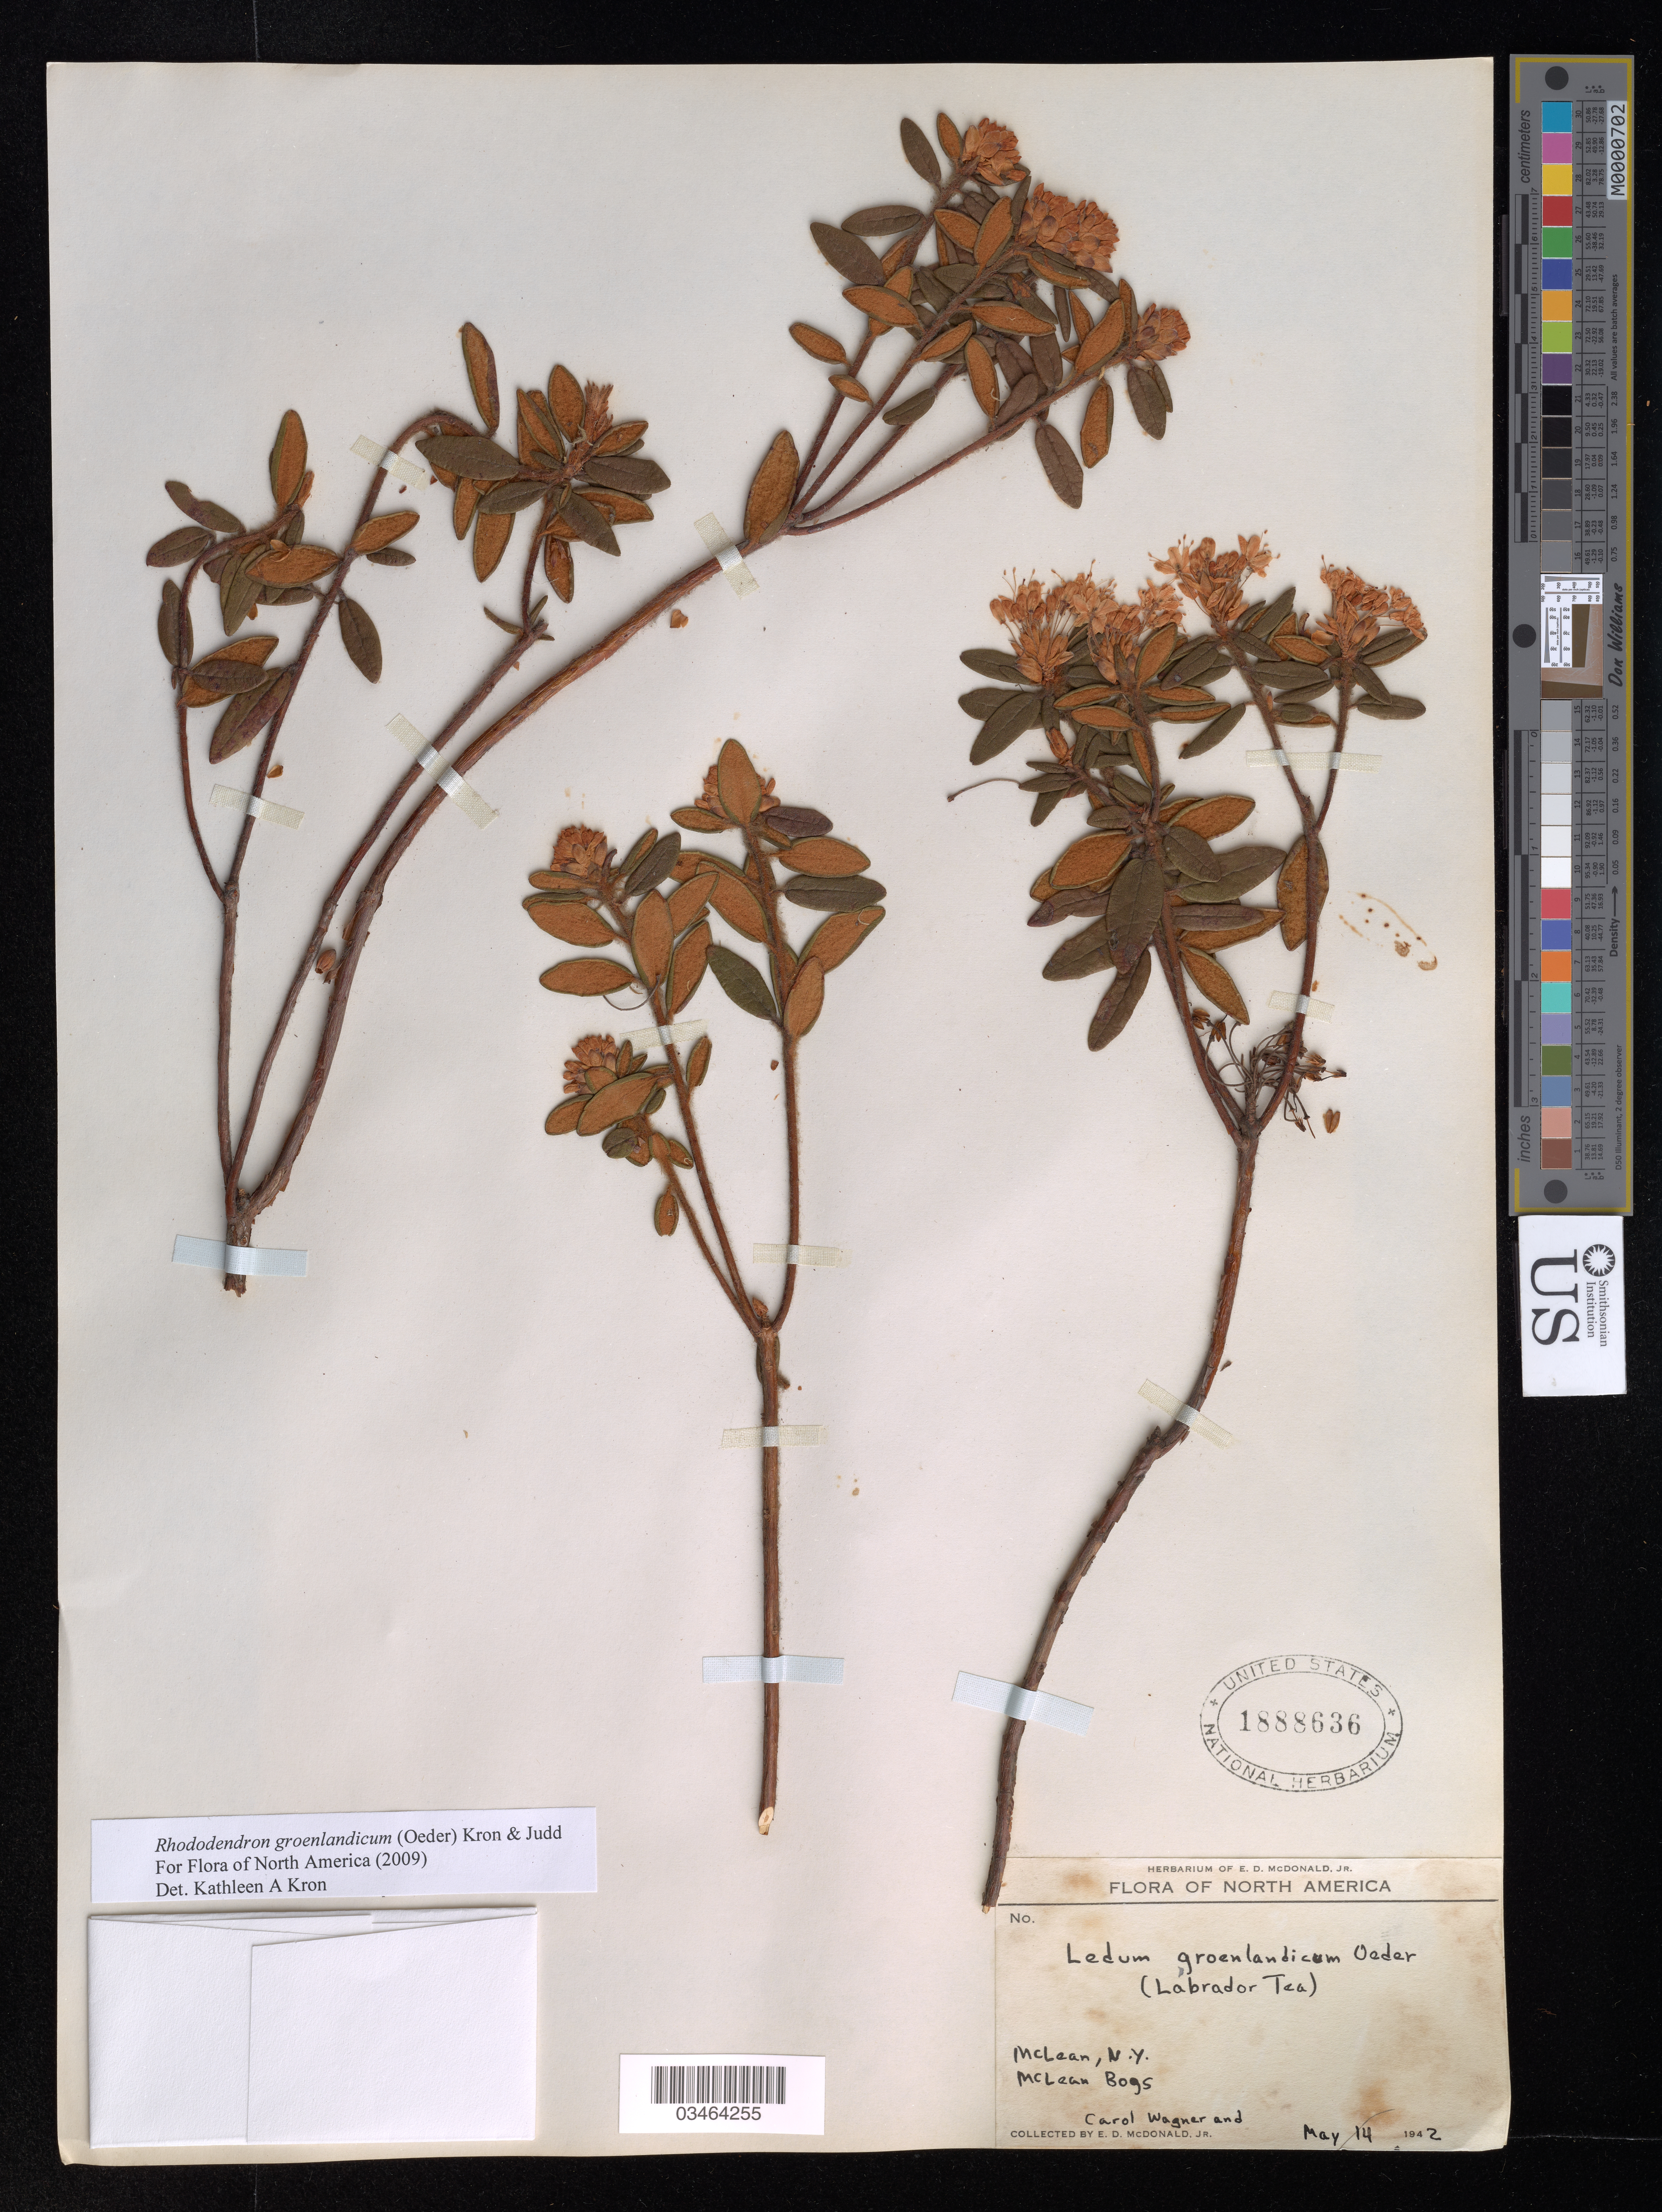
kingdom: Plantae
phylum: Tracheophyta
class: Magnoliopsida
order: Ericales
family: Ericaceae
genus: Rhododendron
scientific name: Rhododendron groenlandicum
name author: (Oeder) Kron & Judd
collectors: C. Wagner & E. D. McDonald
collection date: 1942-05-14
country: United States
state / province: New York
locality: McLean. McLean Bogs.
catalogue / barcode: US 1888636